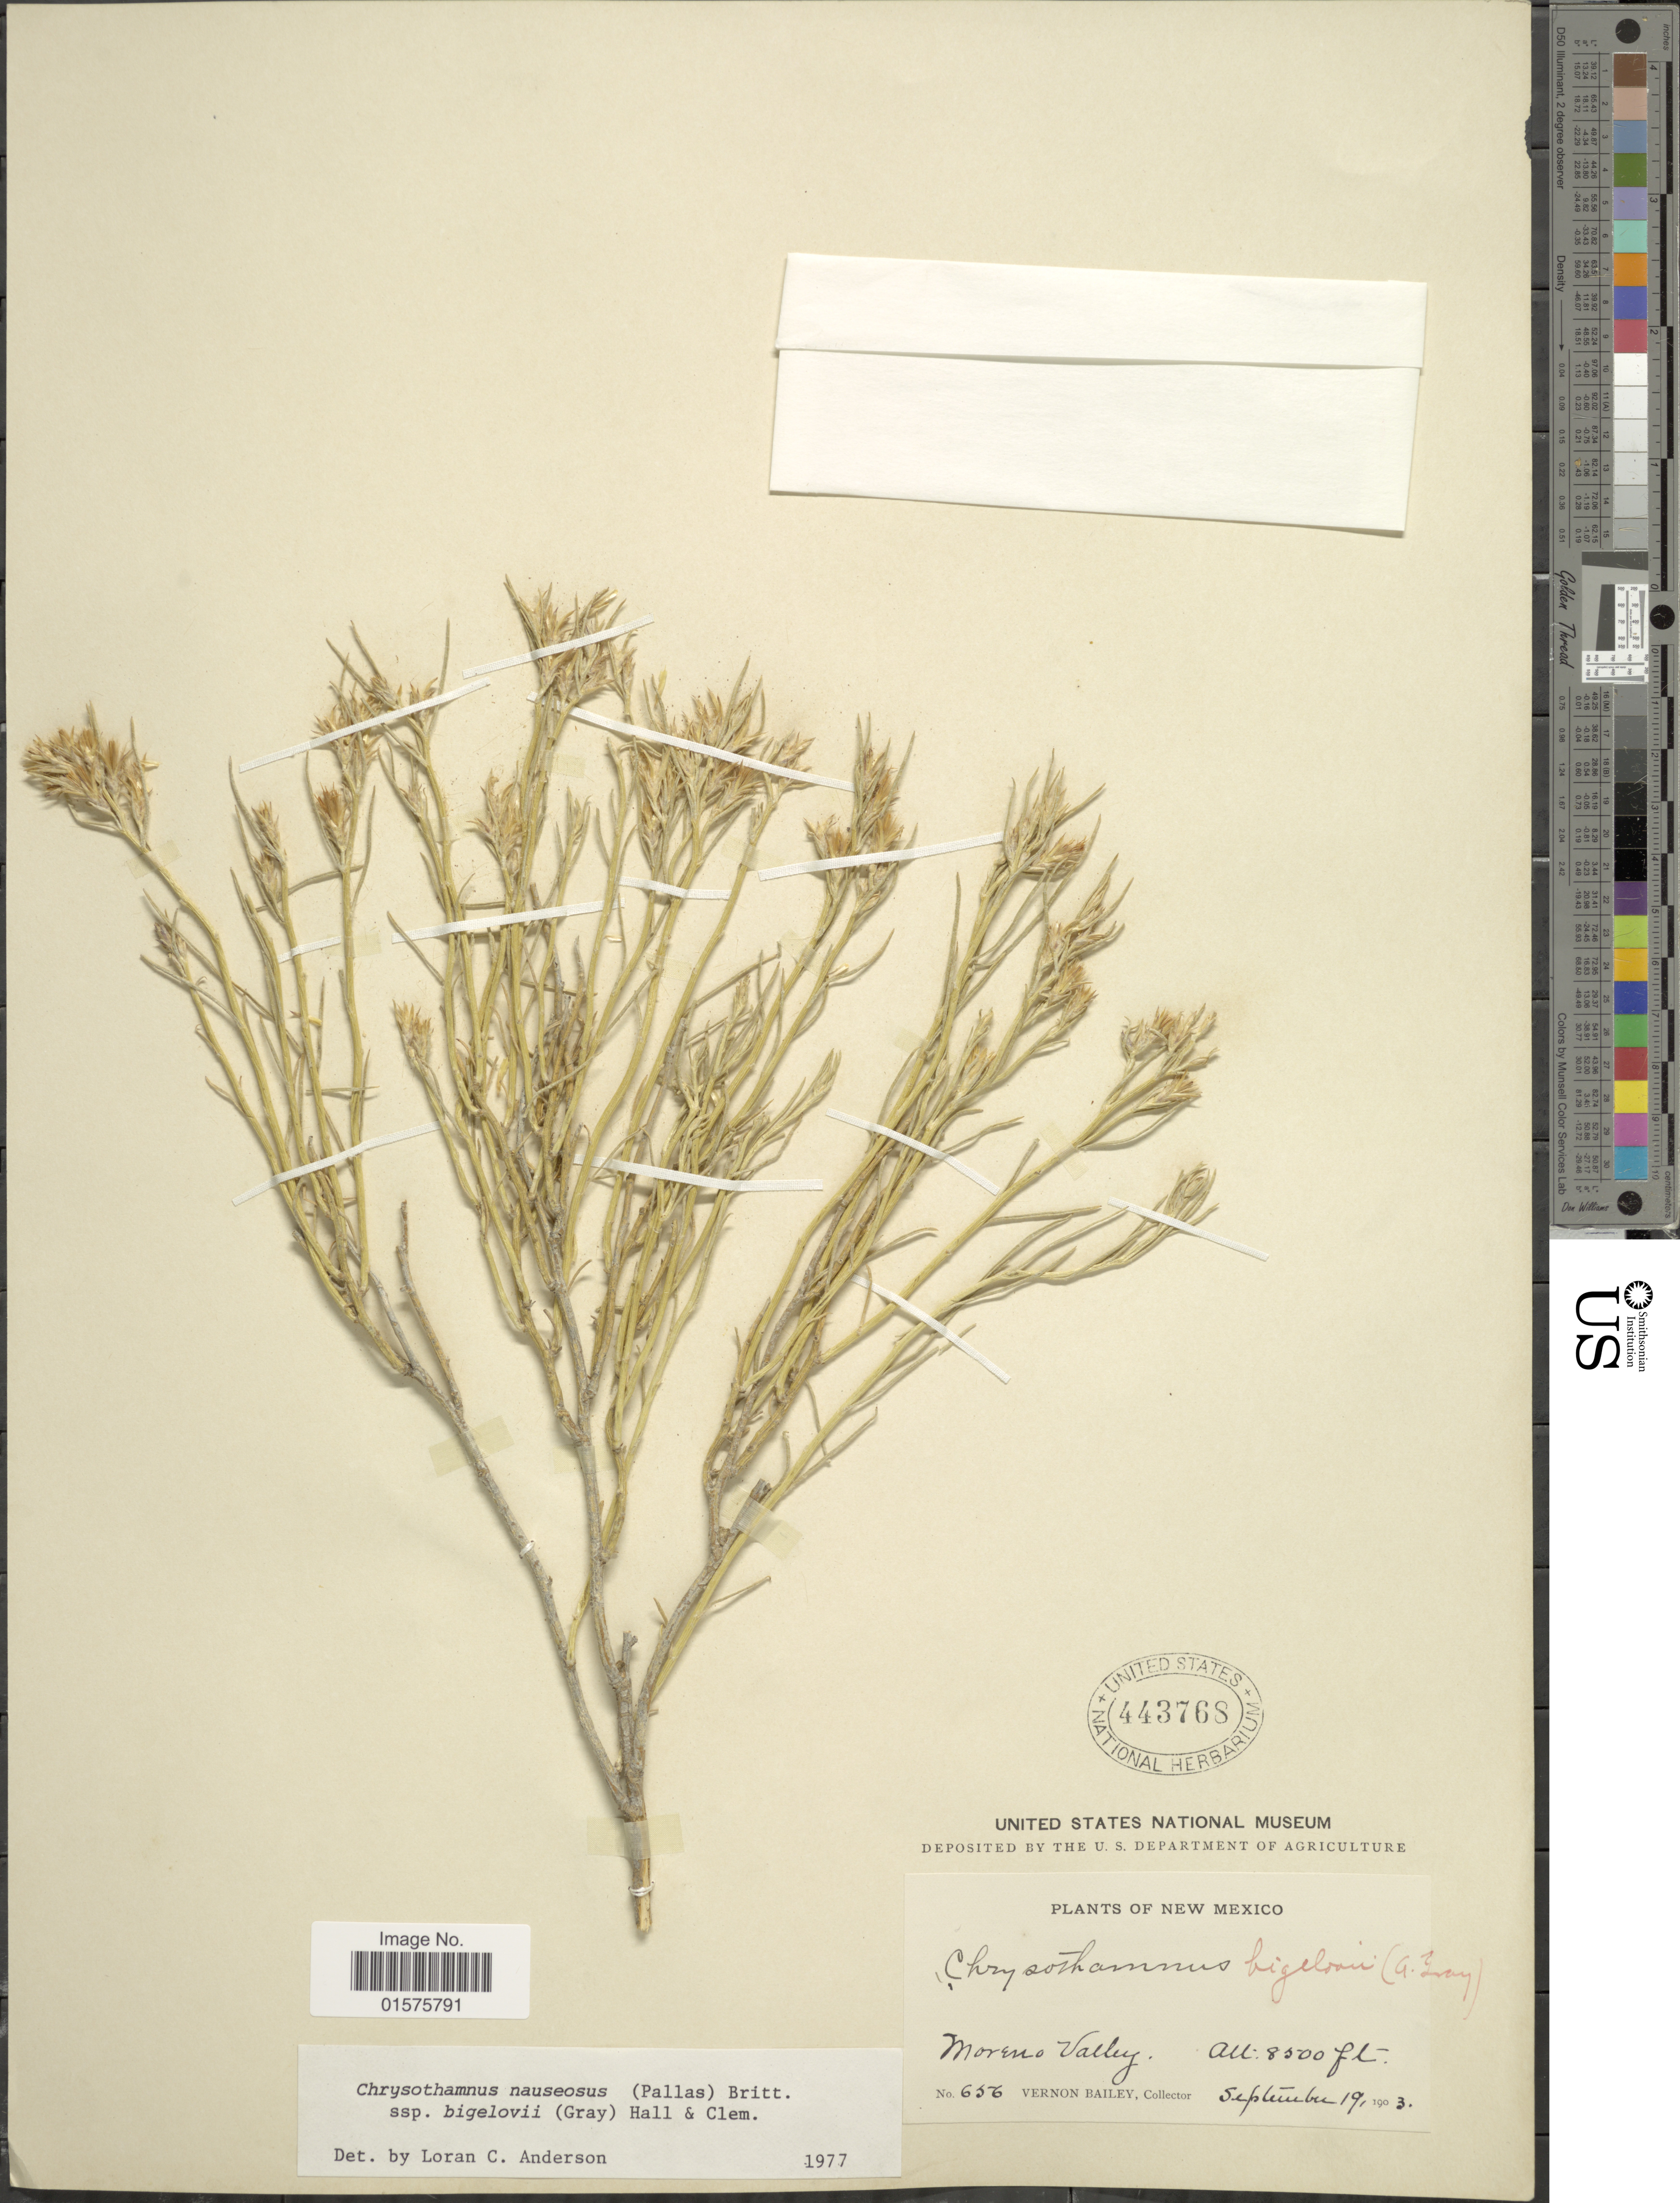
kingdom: Plantae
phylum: Tracheophyta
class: Magnoliopsida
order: Asterales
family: Asteraceae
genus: Ericameria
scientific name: Ericameria nauseosa var. bigelovii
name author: (A. Gray) G.L. Nesom & G.I. Baird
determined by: Urbatsch, Lowell E., Curator (LSU), Louisiana State University (UNITED STATES)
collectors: V. O. Bailey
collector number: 656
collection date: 1903-09-19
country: United States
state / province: New Mexico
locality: Moreno Valley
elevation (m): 2591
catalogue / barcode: US 443768